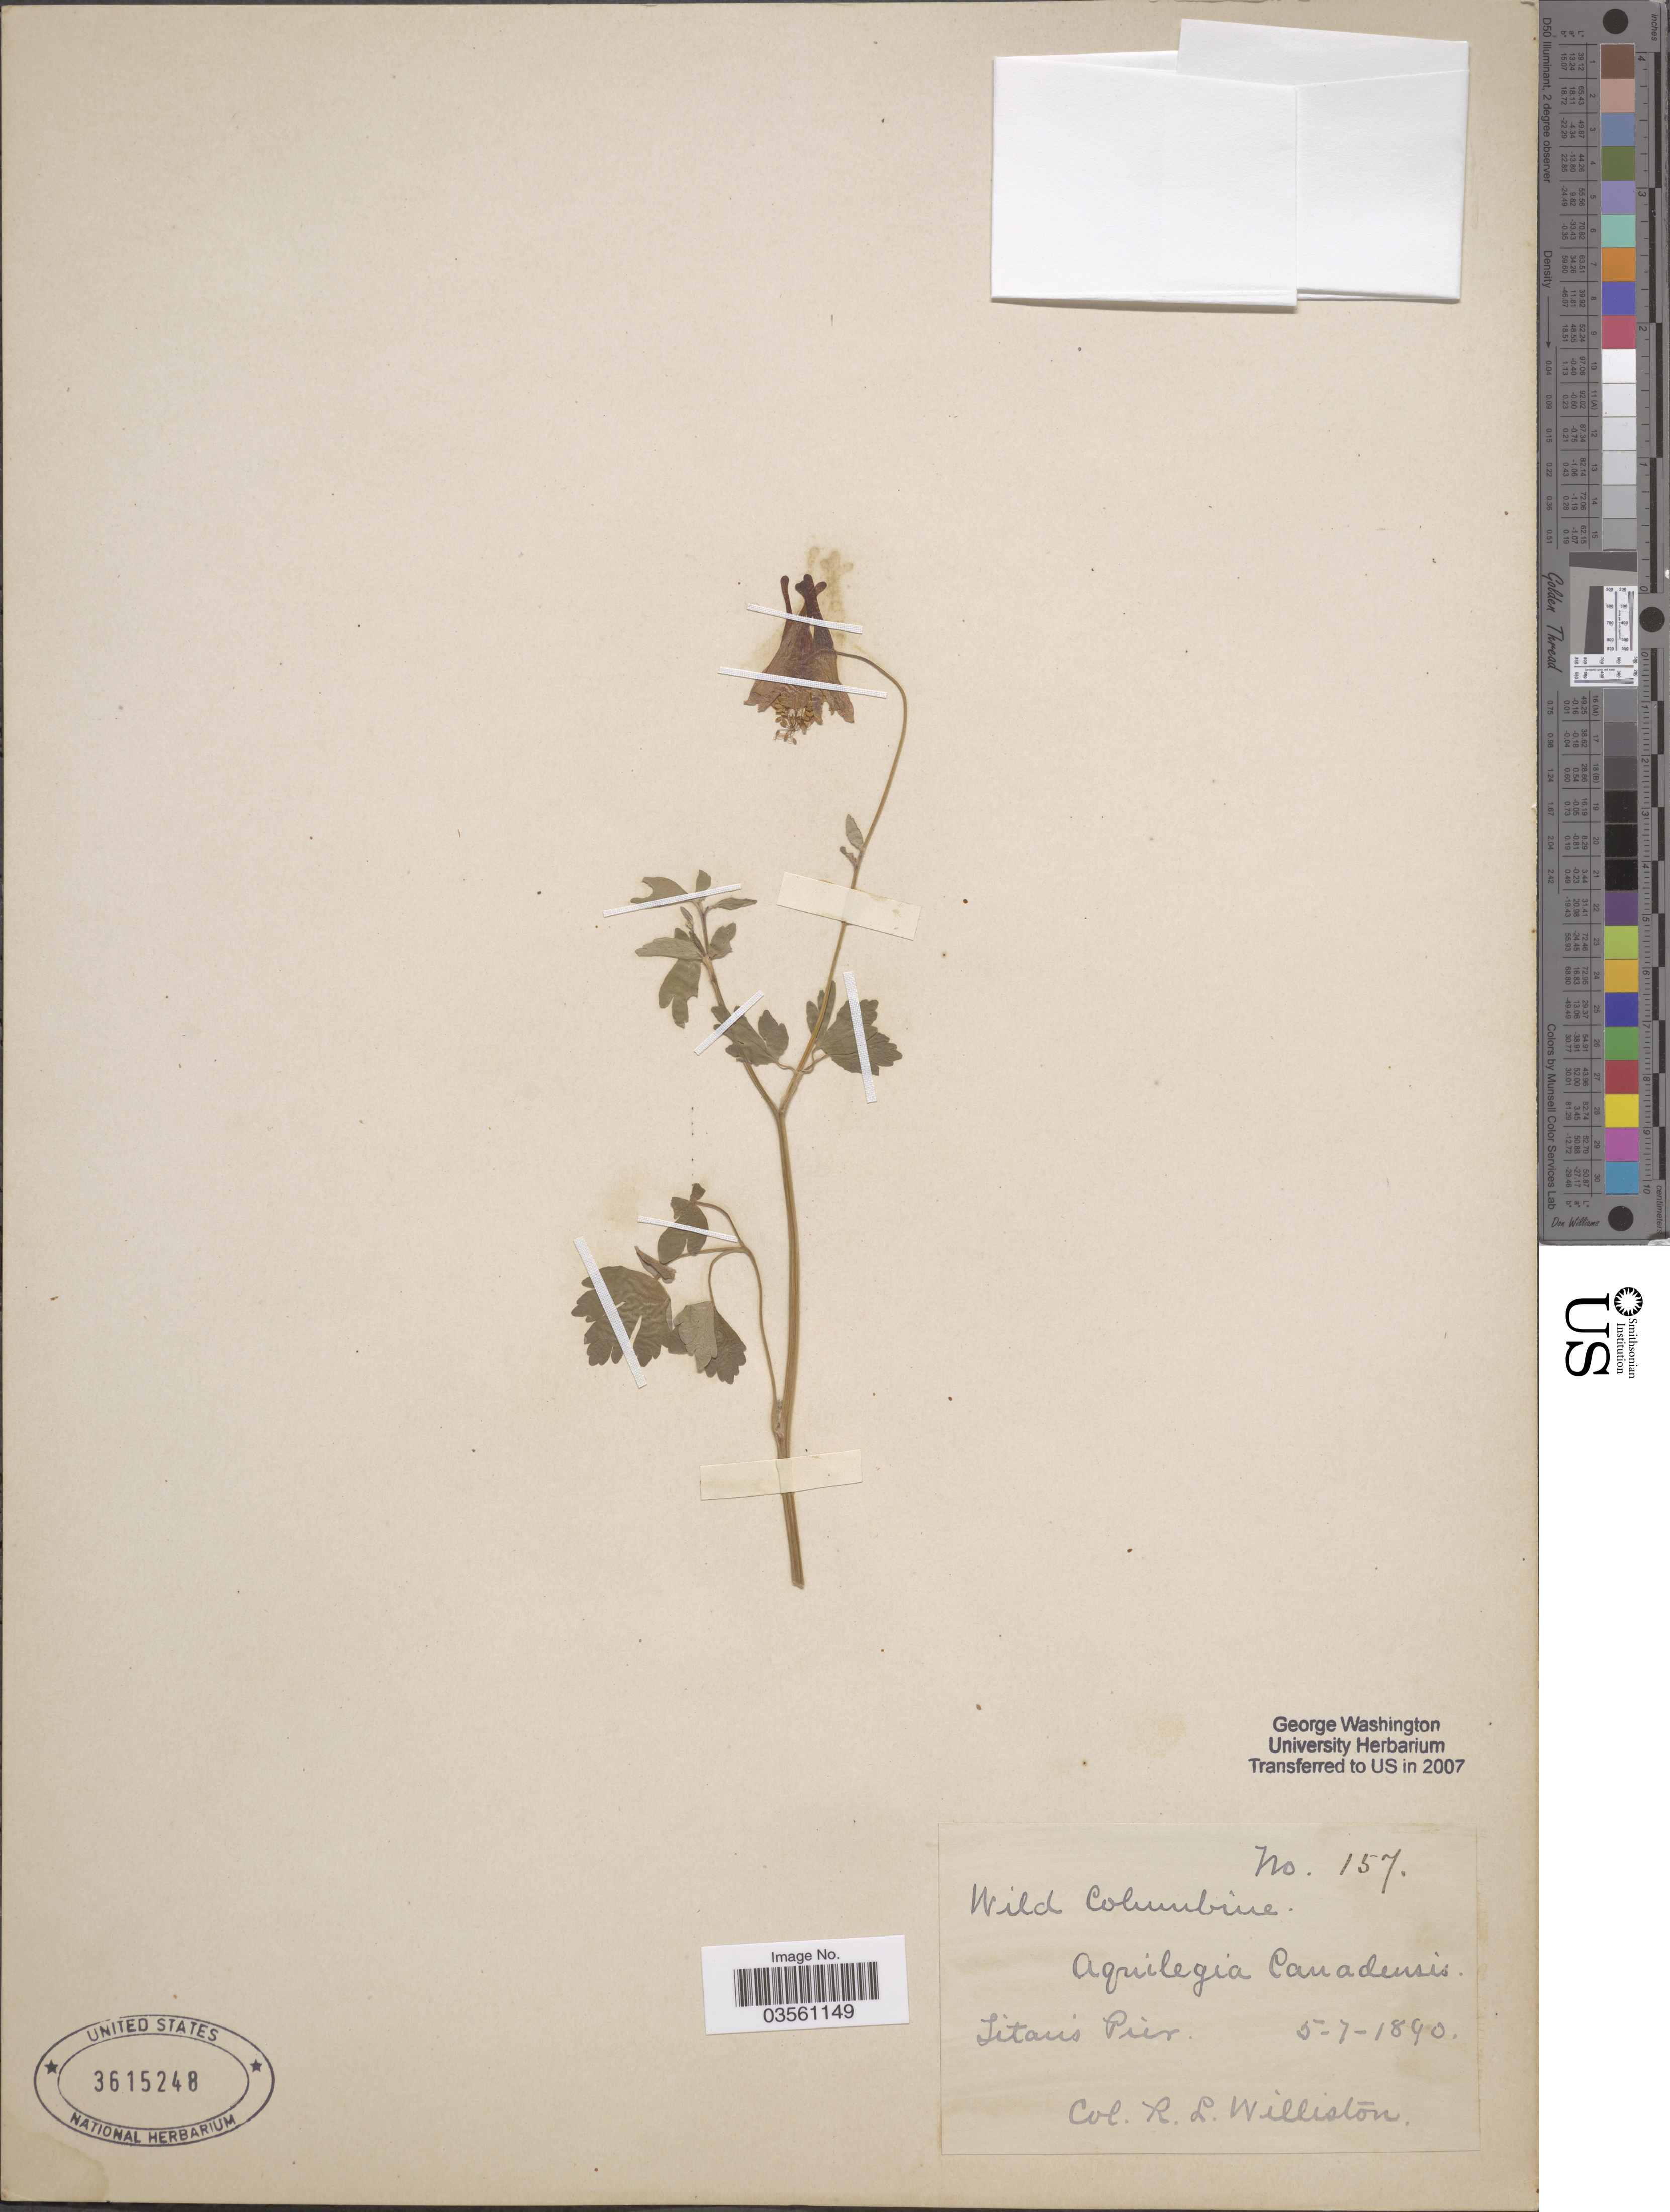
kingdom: Plantae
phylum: Tracheophyta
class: Magnoliopsida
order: Ranunculales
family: Ranunculaceae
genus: Aquilegia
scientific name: Aquilegia canadensis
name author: L.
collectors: R. Williston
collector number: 157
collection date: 1890-05-07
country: United States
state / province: Massachusetts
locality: Titan's Pier.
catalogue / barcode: US 3615248